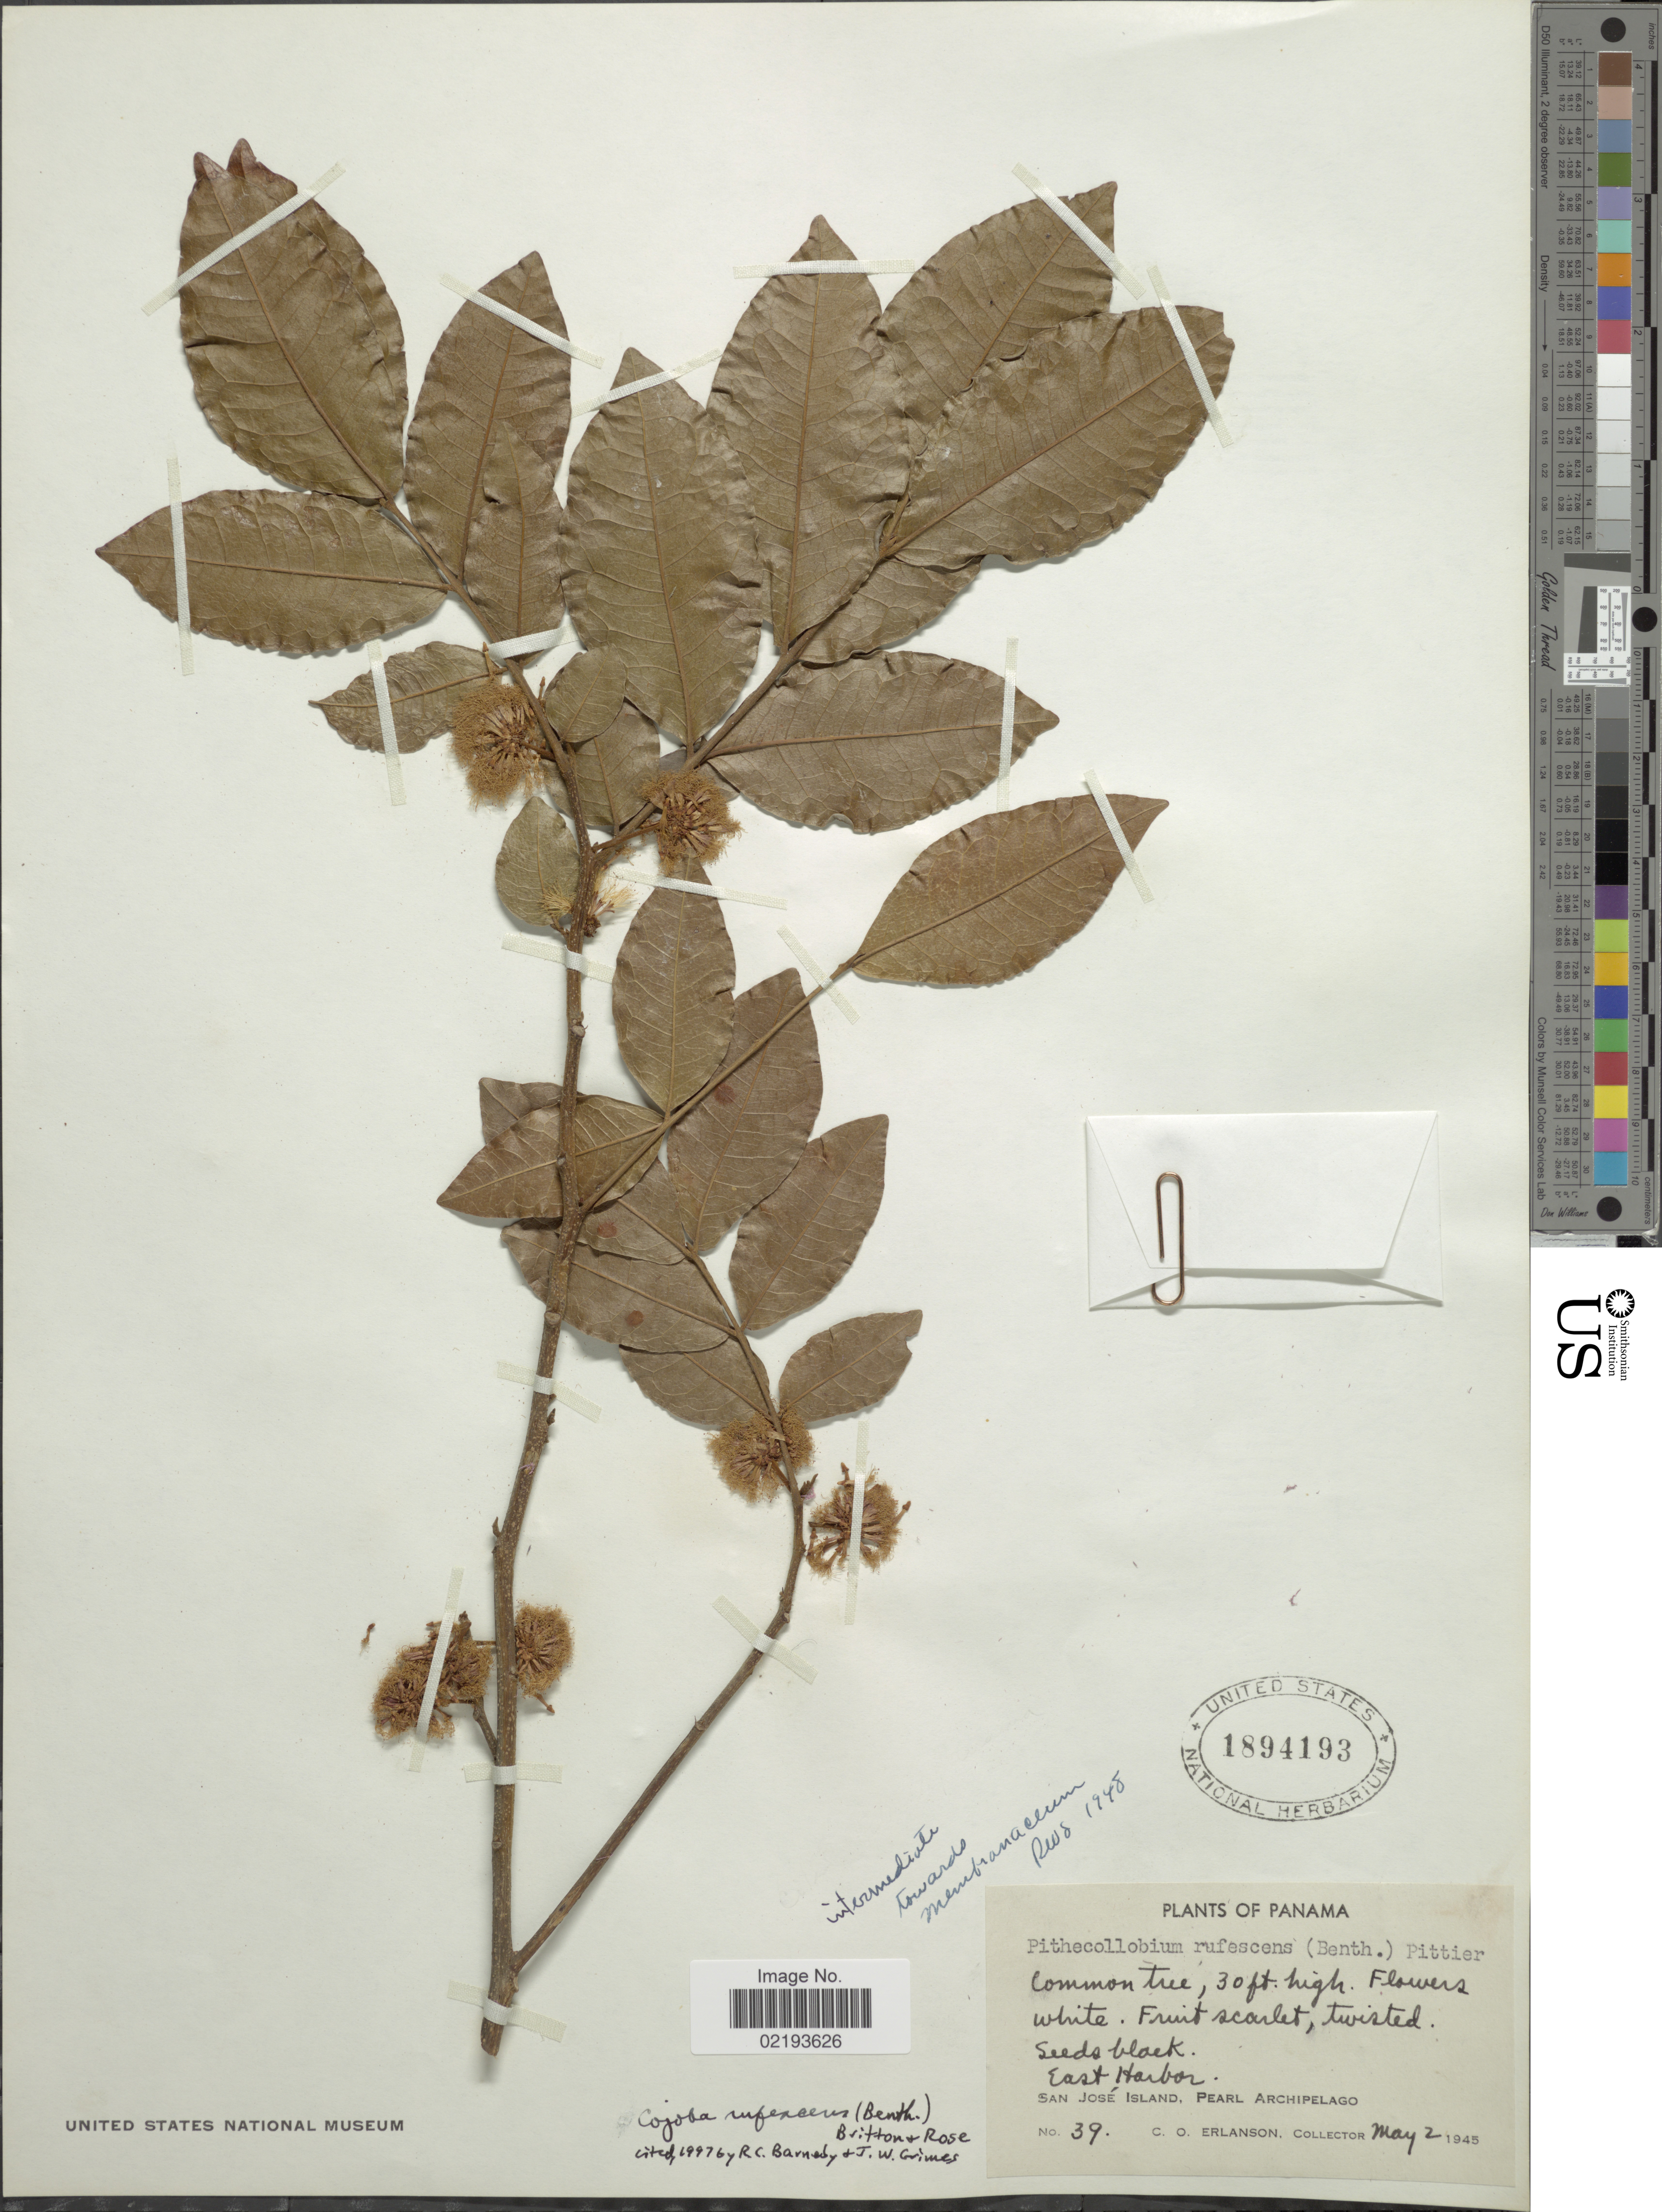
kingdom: Plantae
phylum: Tracheophyta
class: Magnoliopsida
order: Fabales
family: Fabaceae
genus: Cojoba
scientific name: Cojoba rufescens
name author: (Benth.) Britton & Rose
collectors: C. O. Erlanson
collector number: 39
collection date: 1945-05-02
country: Panama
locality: East Harbor, San José Island, Pearl Archipelago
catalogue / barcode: US 1894193